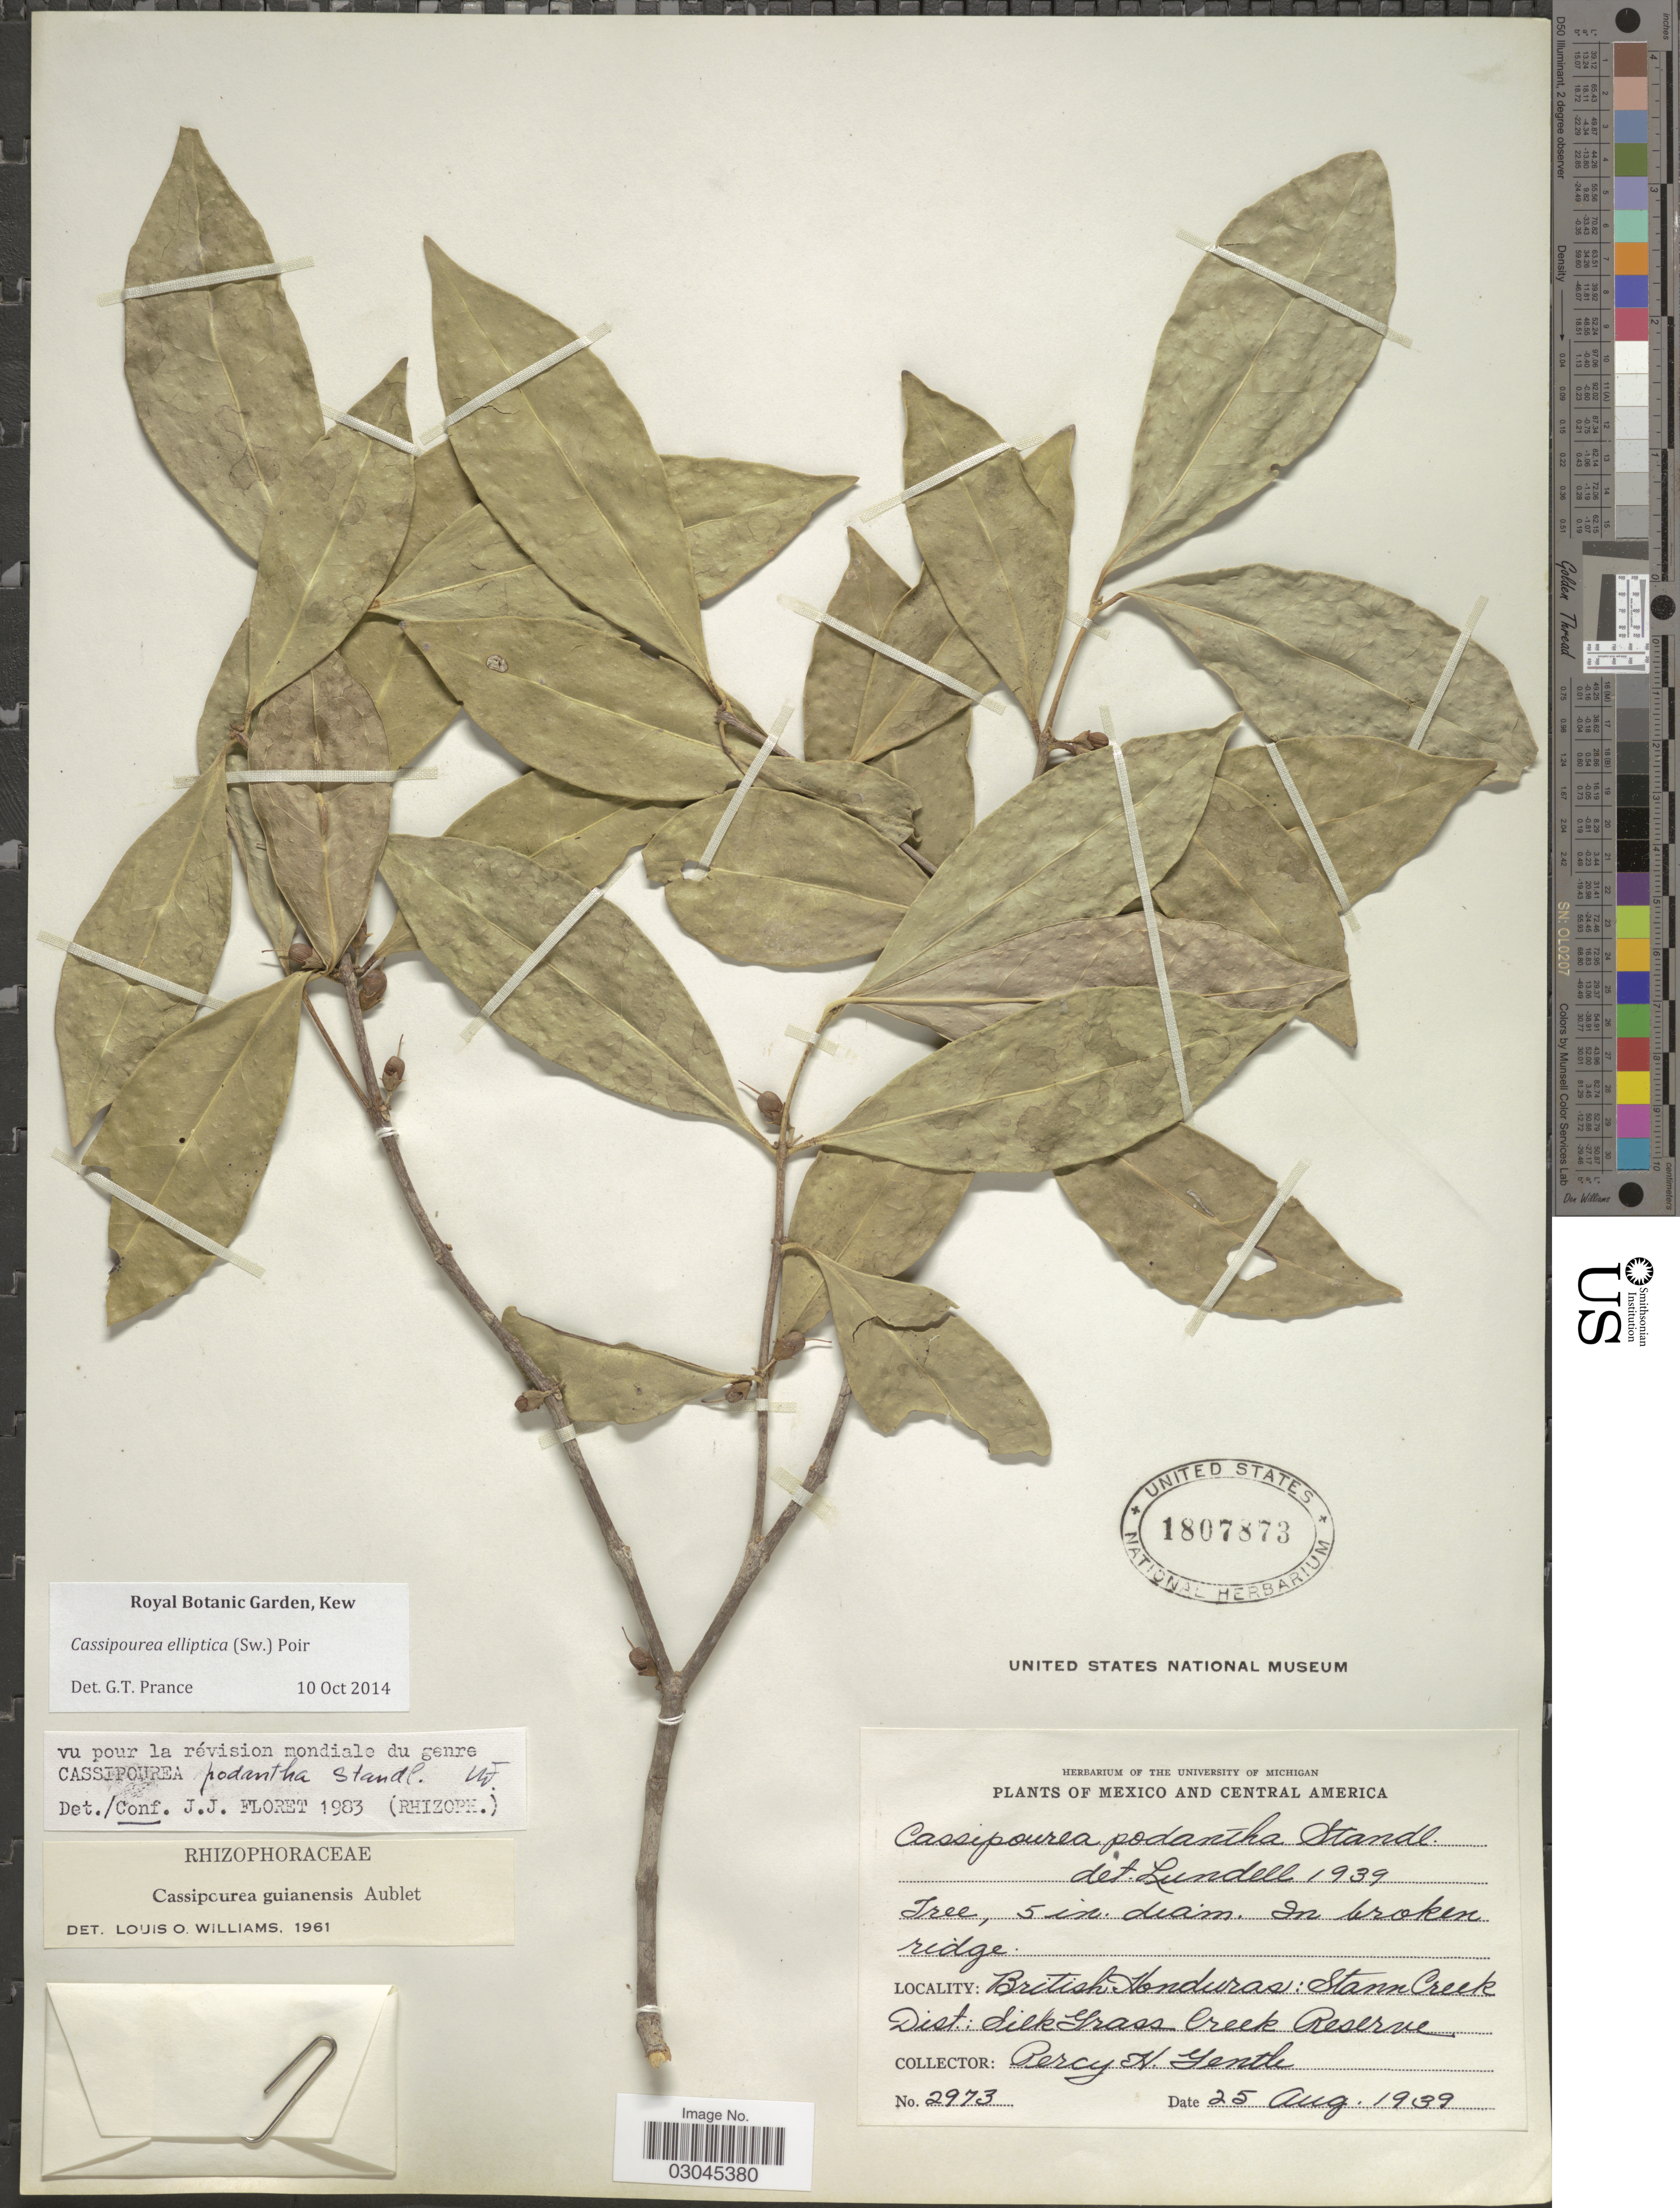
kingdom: Plantae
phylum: Tracheophyta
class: Magnoliopsida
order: Malpighiales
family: Rhizophoraceae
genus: Cassipourea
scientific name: Cassipourea elliptica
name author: (Sw.) Poir.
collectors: P. H. Gentle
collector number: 2973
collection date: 1939-08-25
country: Belize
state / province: Stann Creek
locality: British Honduras: Stann Creek Dist.; Silk Grass Creek Reserve.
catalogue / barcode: US 1807873